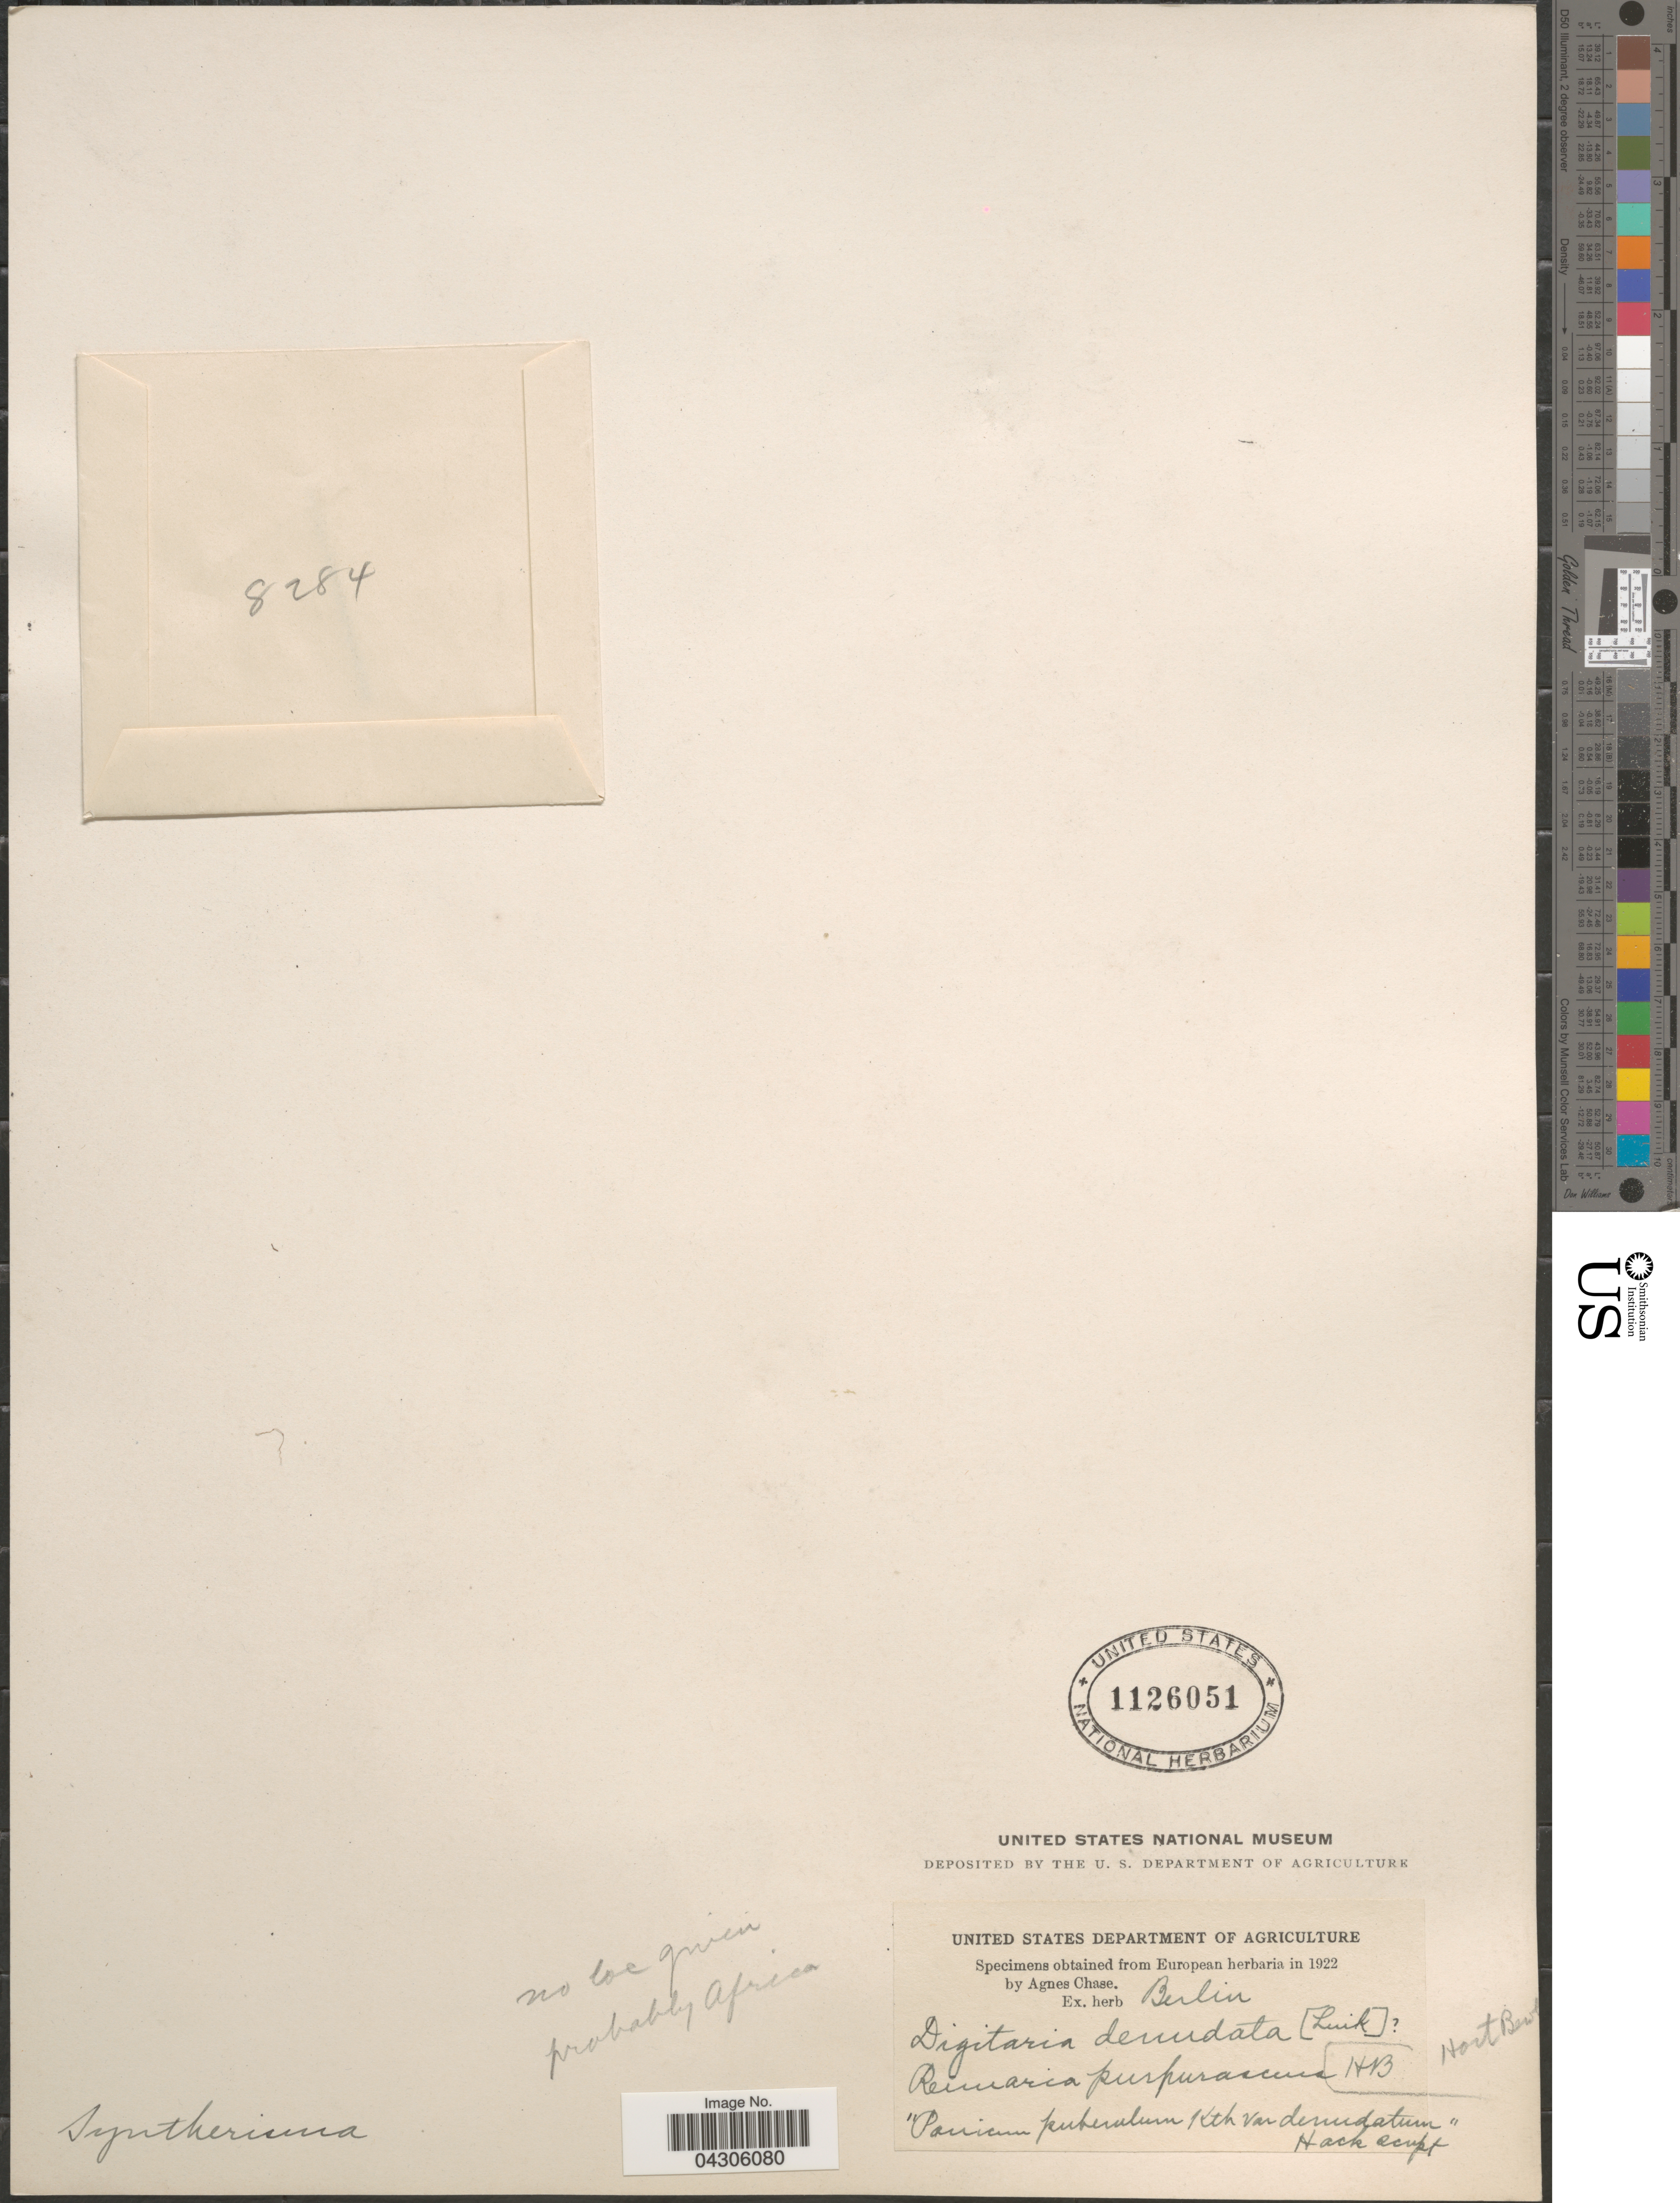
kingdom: Plantae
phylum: Tracheophyta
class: Liliopsida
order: Poales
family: Poaceae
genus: Digitaria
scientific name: Digitaria sp.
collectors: ex herb. Berlin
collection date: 1922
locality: Probably Africa.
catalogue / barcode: US 1126051